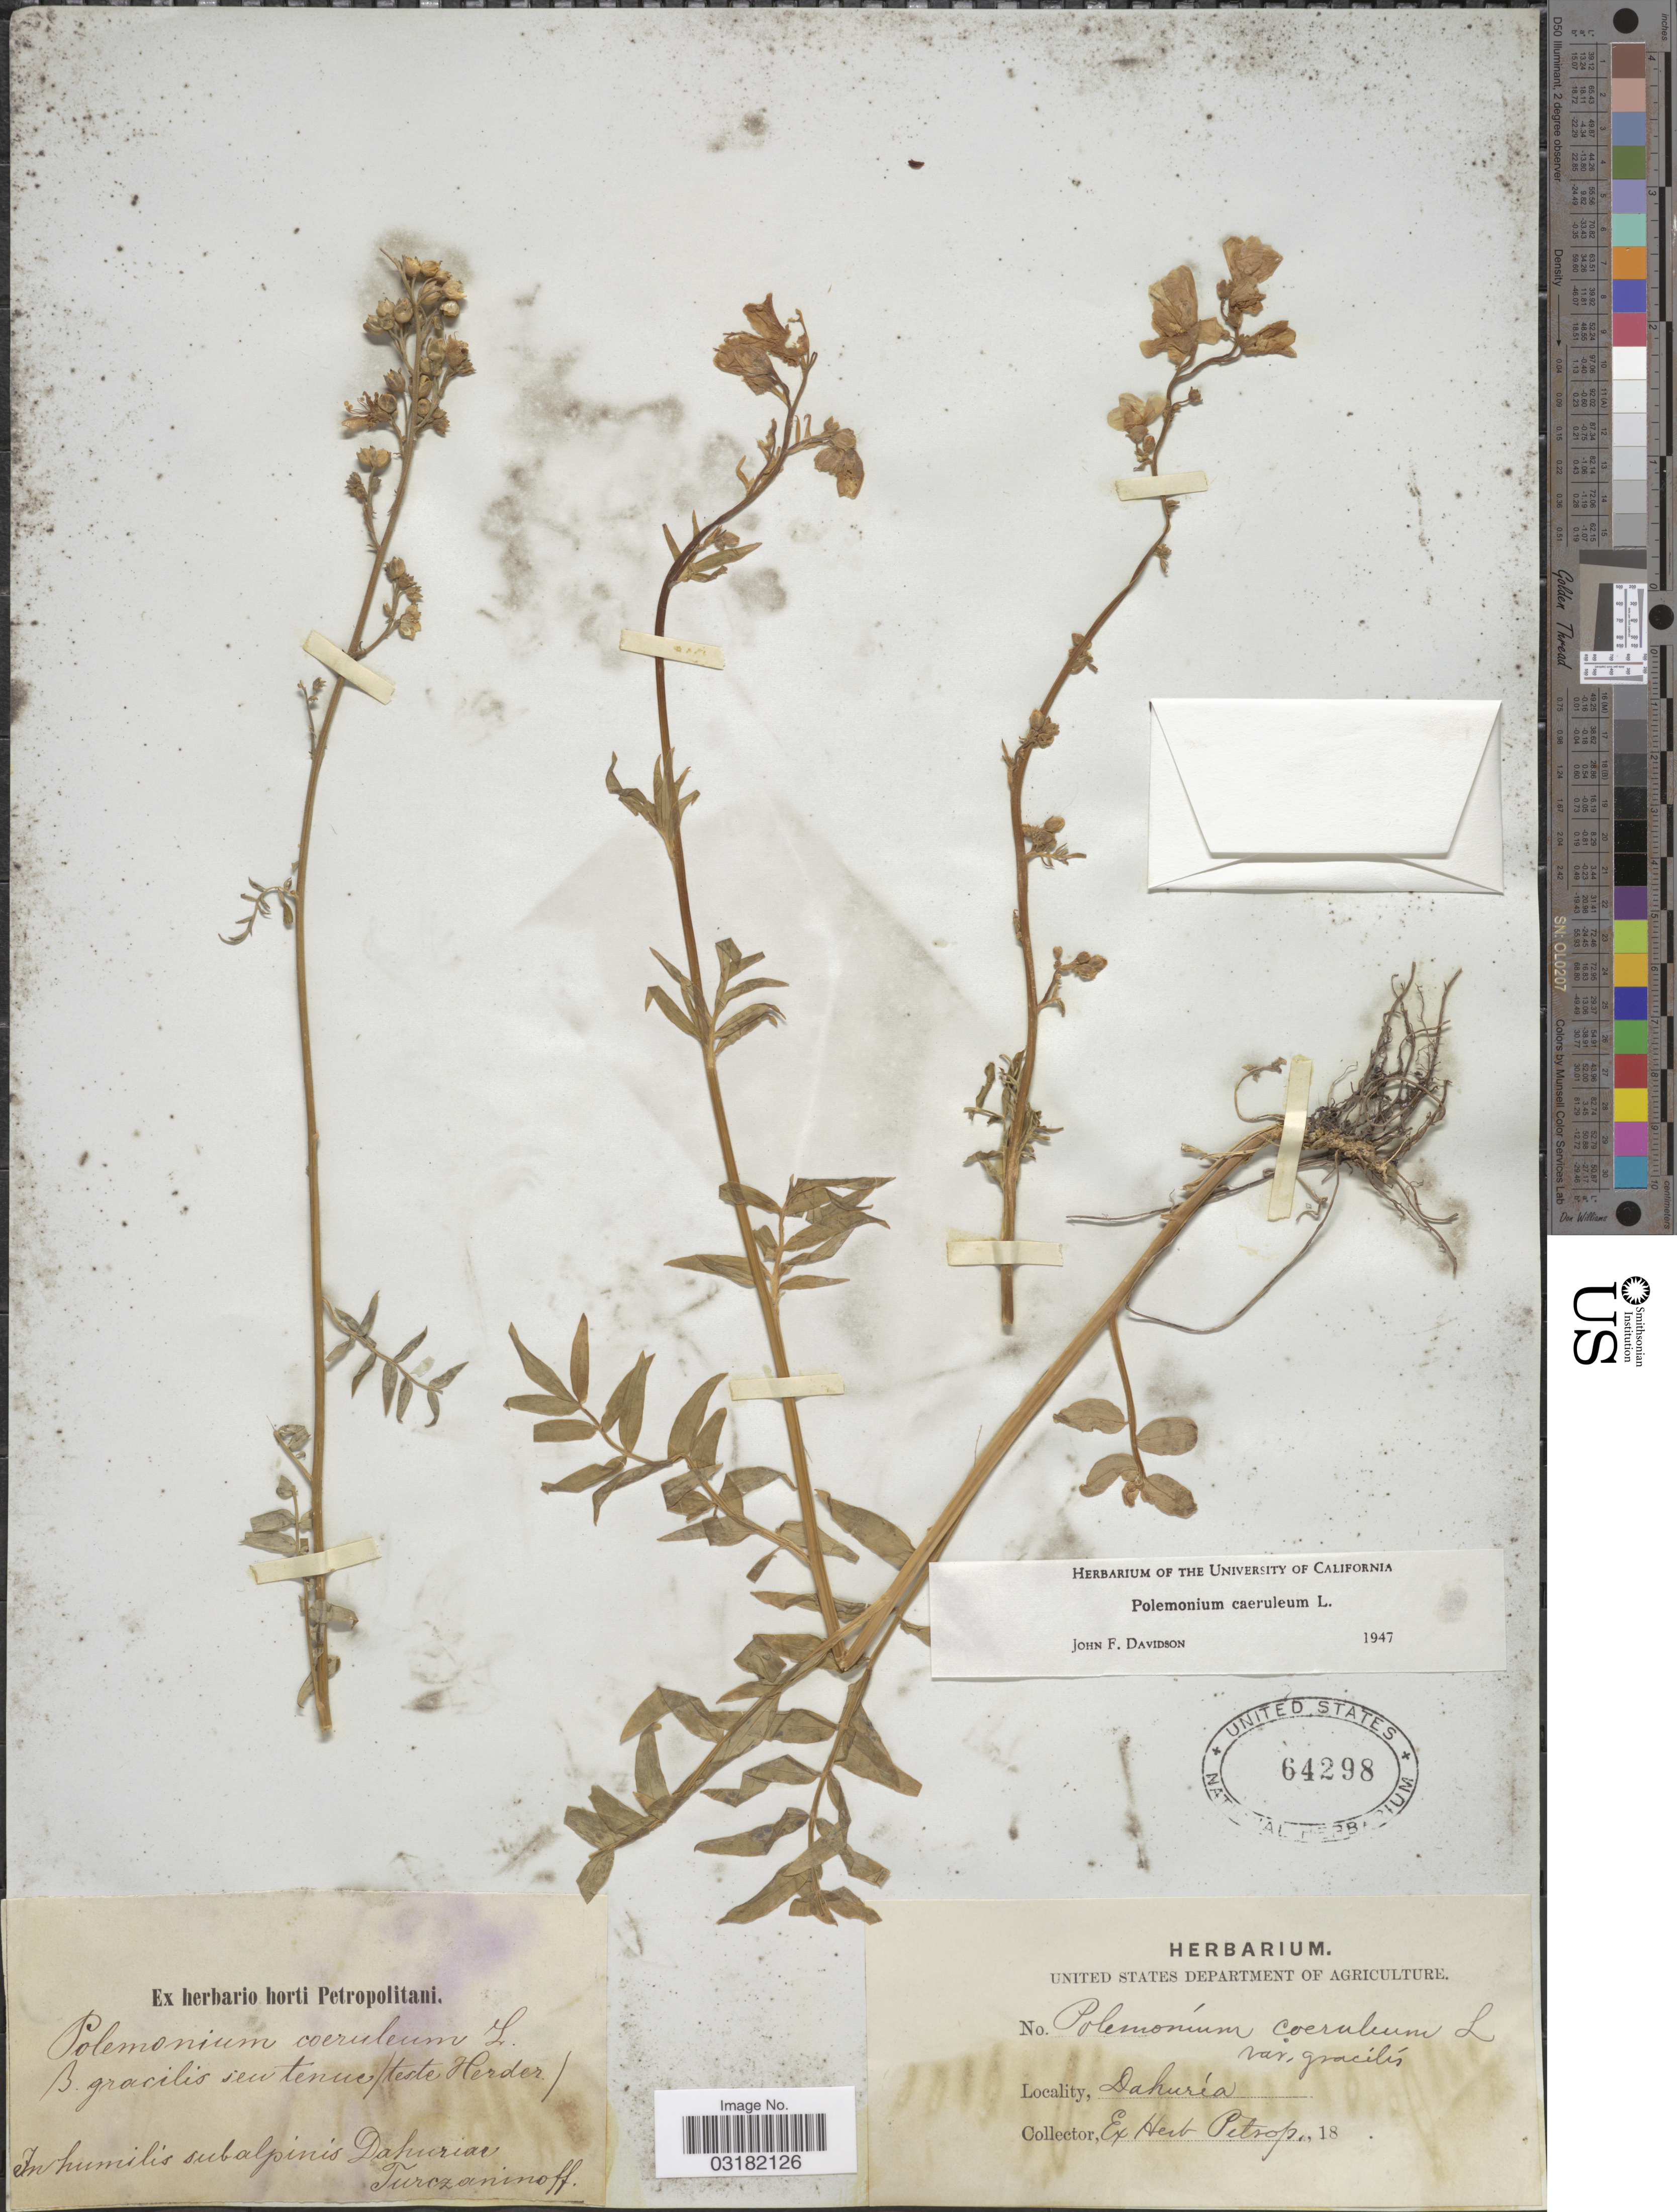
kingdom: Plantae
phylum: Tracheophyta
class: Magnoliopsida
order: Ericales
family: Polemoniaceae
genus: Polemonium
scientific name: Polemonium caeruleum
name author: L.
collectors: N. Turczaninow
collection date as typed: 18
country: Russian Federation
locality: In humilis subalpinis Dahuriae. Dahuria.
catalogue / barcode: US 64298